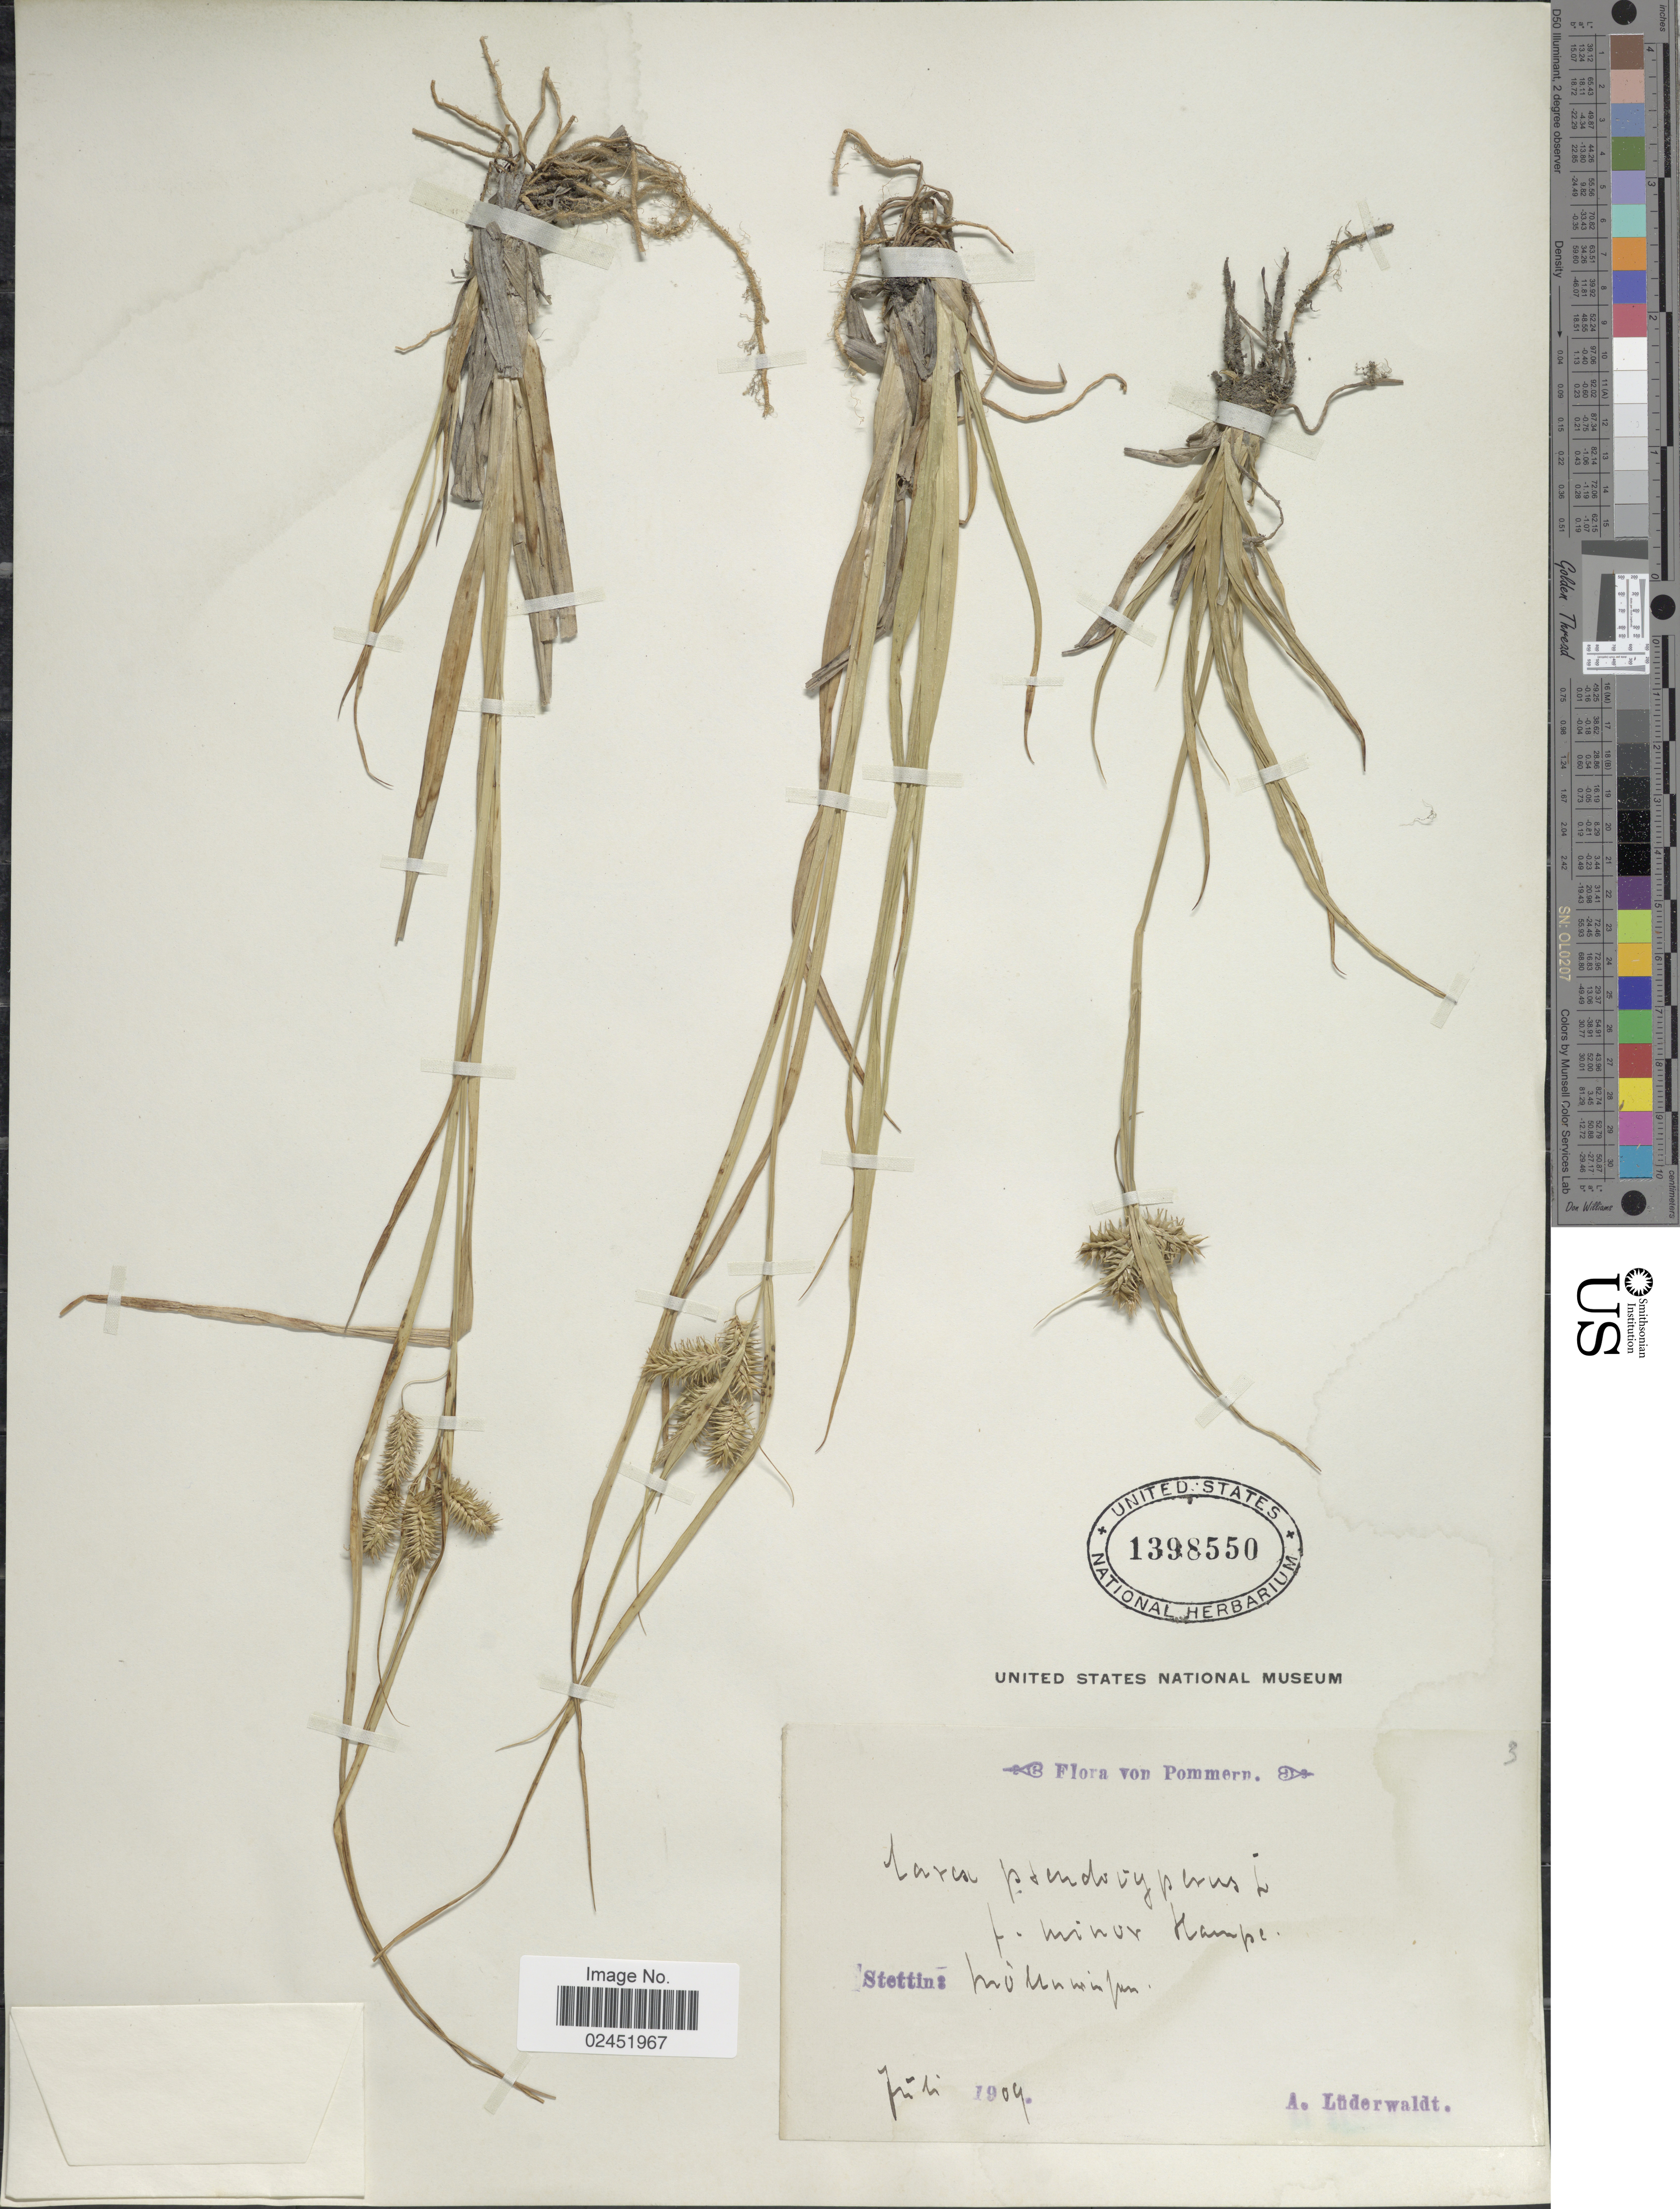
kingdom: Plantae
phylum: Tracheophyta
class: Liliopsida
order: Poales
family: Cyperaceae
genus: Carex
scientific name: Carex pseudocyperus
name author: L.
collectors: A. Lüderwaldt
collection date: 1909-07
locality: Pommern, Stettin: Möllnwiesen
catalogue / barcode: US 1398550